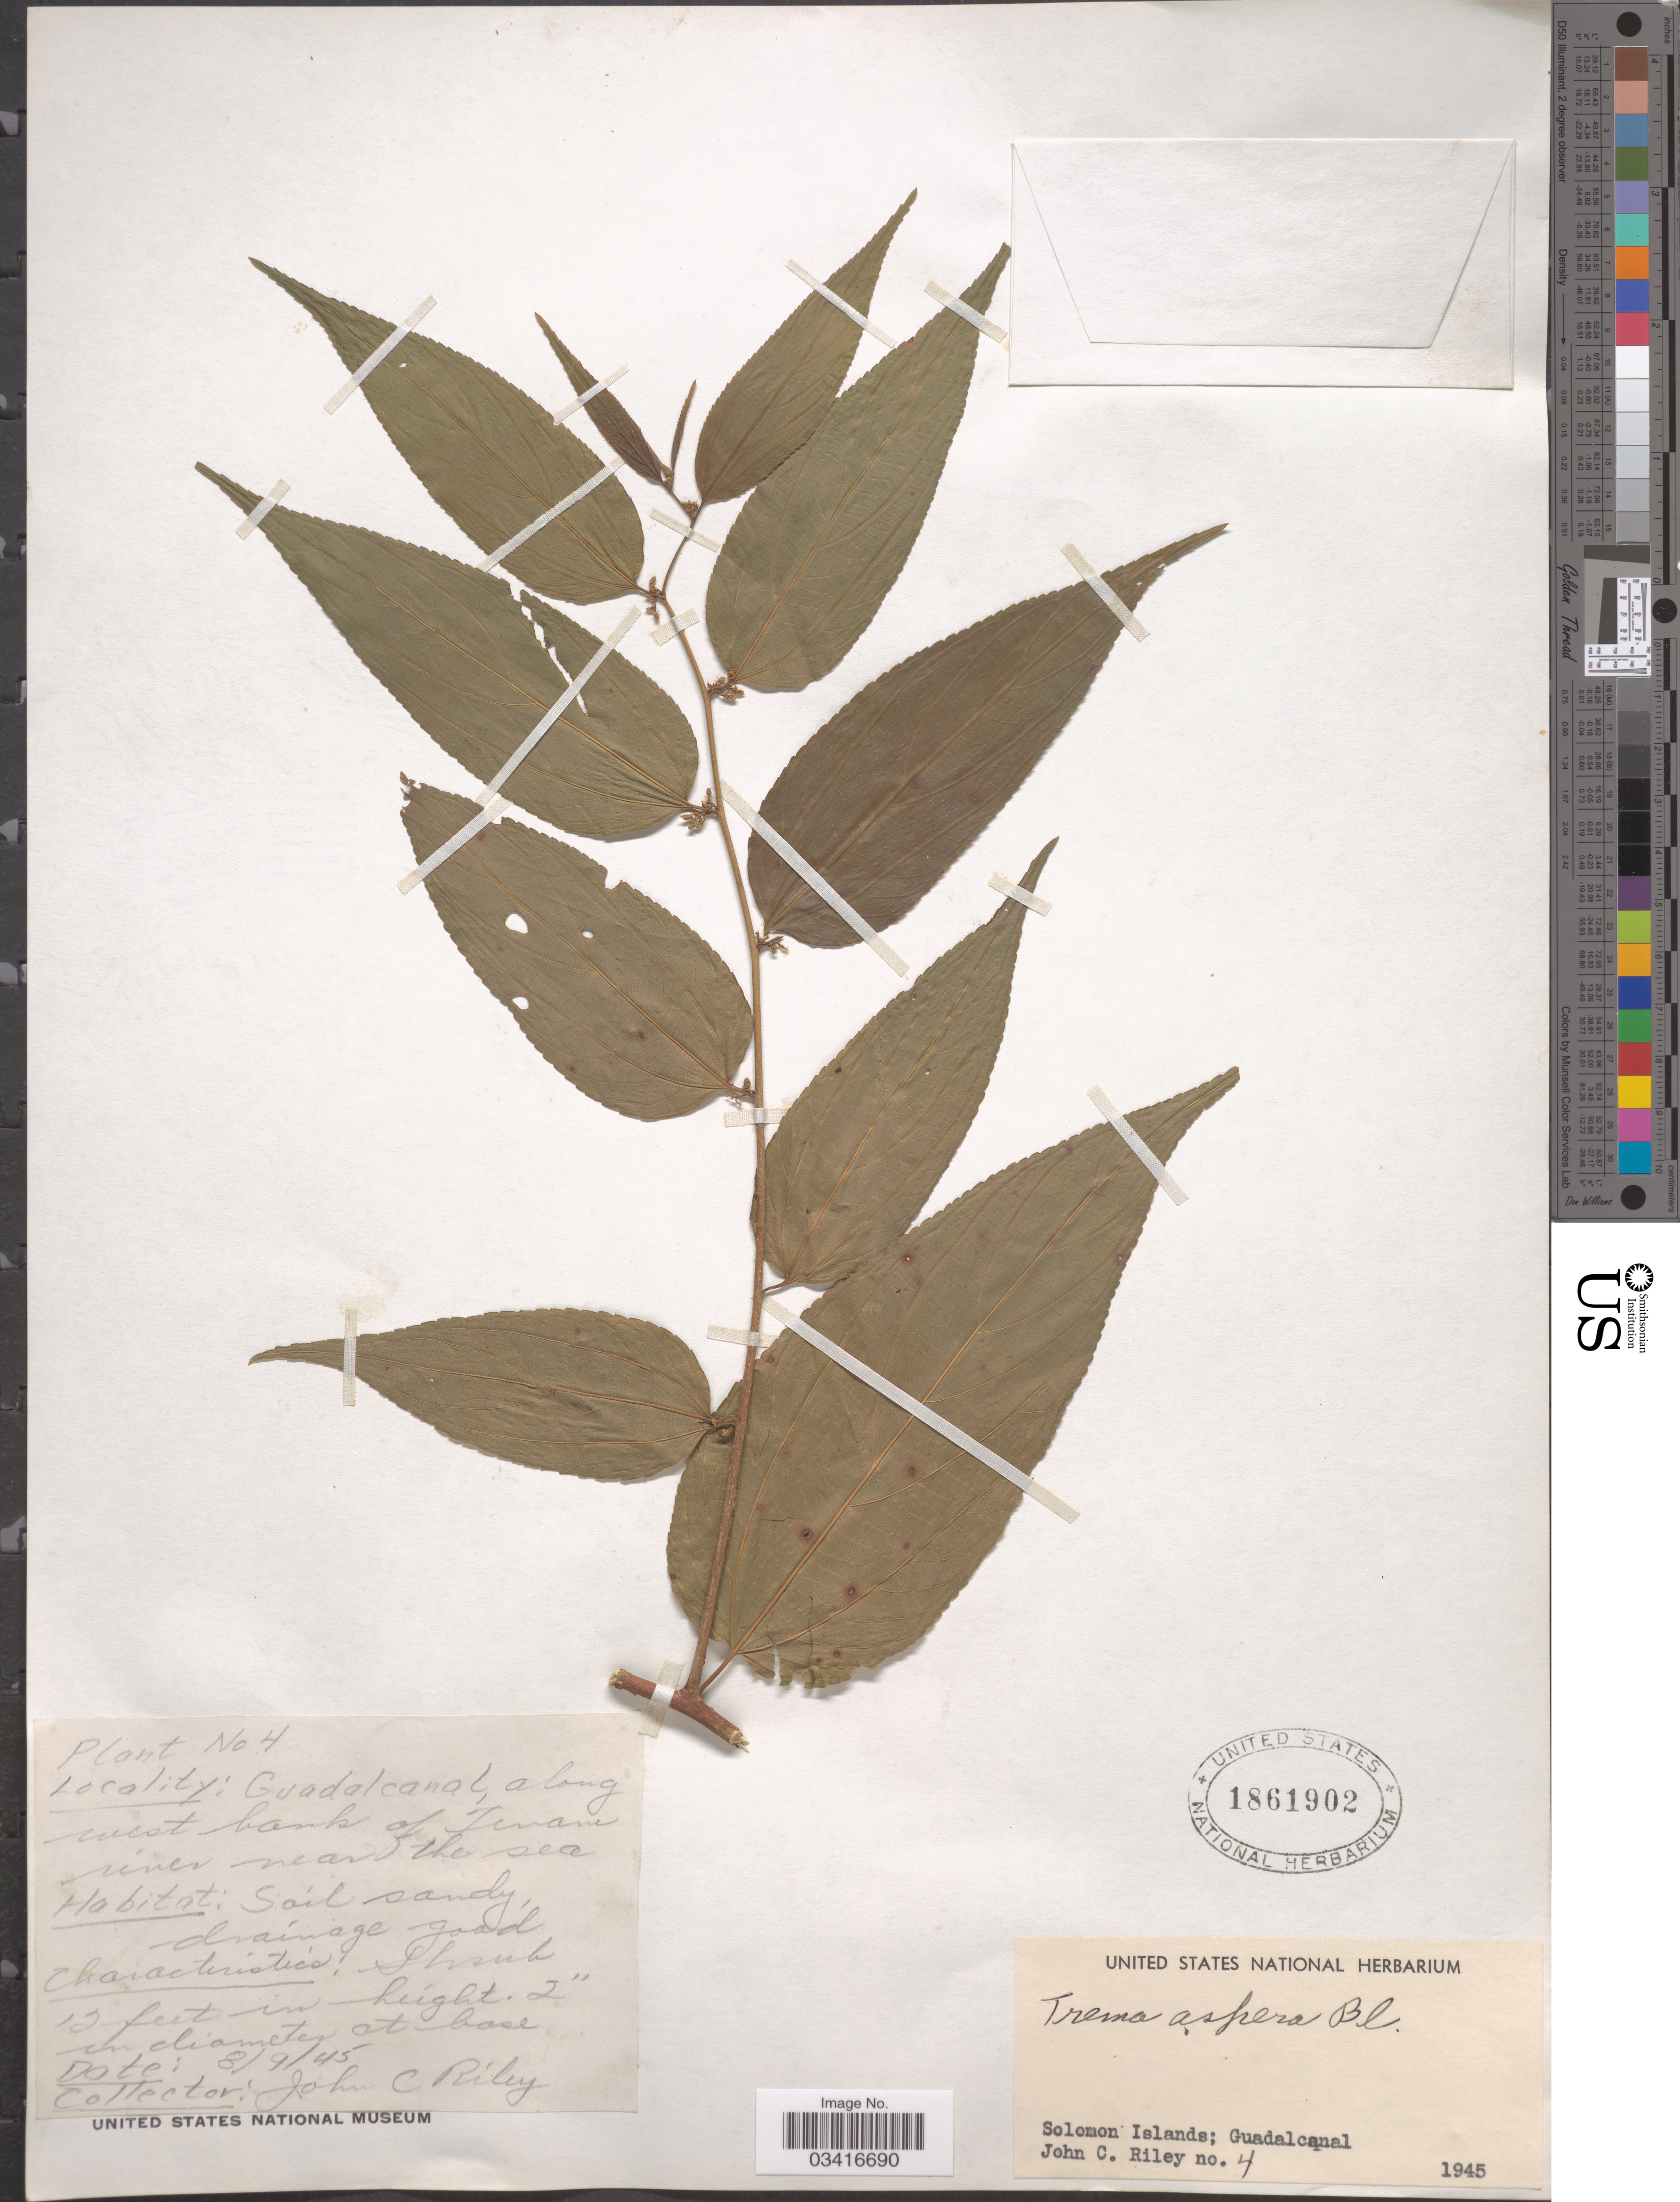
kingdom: Plantae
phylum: Tracheophyta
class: Magnoliopsida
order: Rosales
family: Cannabaceae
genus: Trema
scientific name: Trema asperum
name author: (Brongn.) Blume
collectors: J. C. Riley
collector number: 4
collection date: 1945-09-08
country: Solomon Islands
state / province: Solomon Islands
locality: Guadalcanal, along west bank of Tenaru river near the sea.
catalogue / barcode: US 1861902